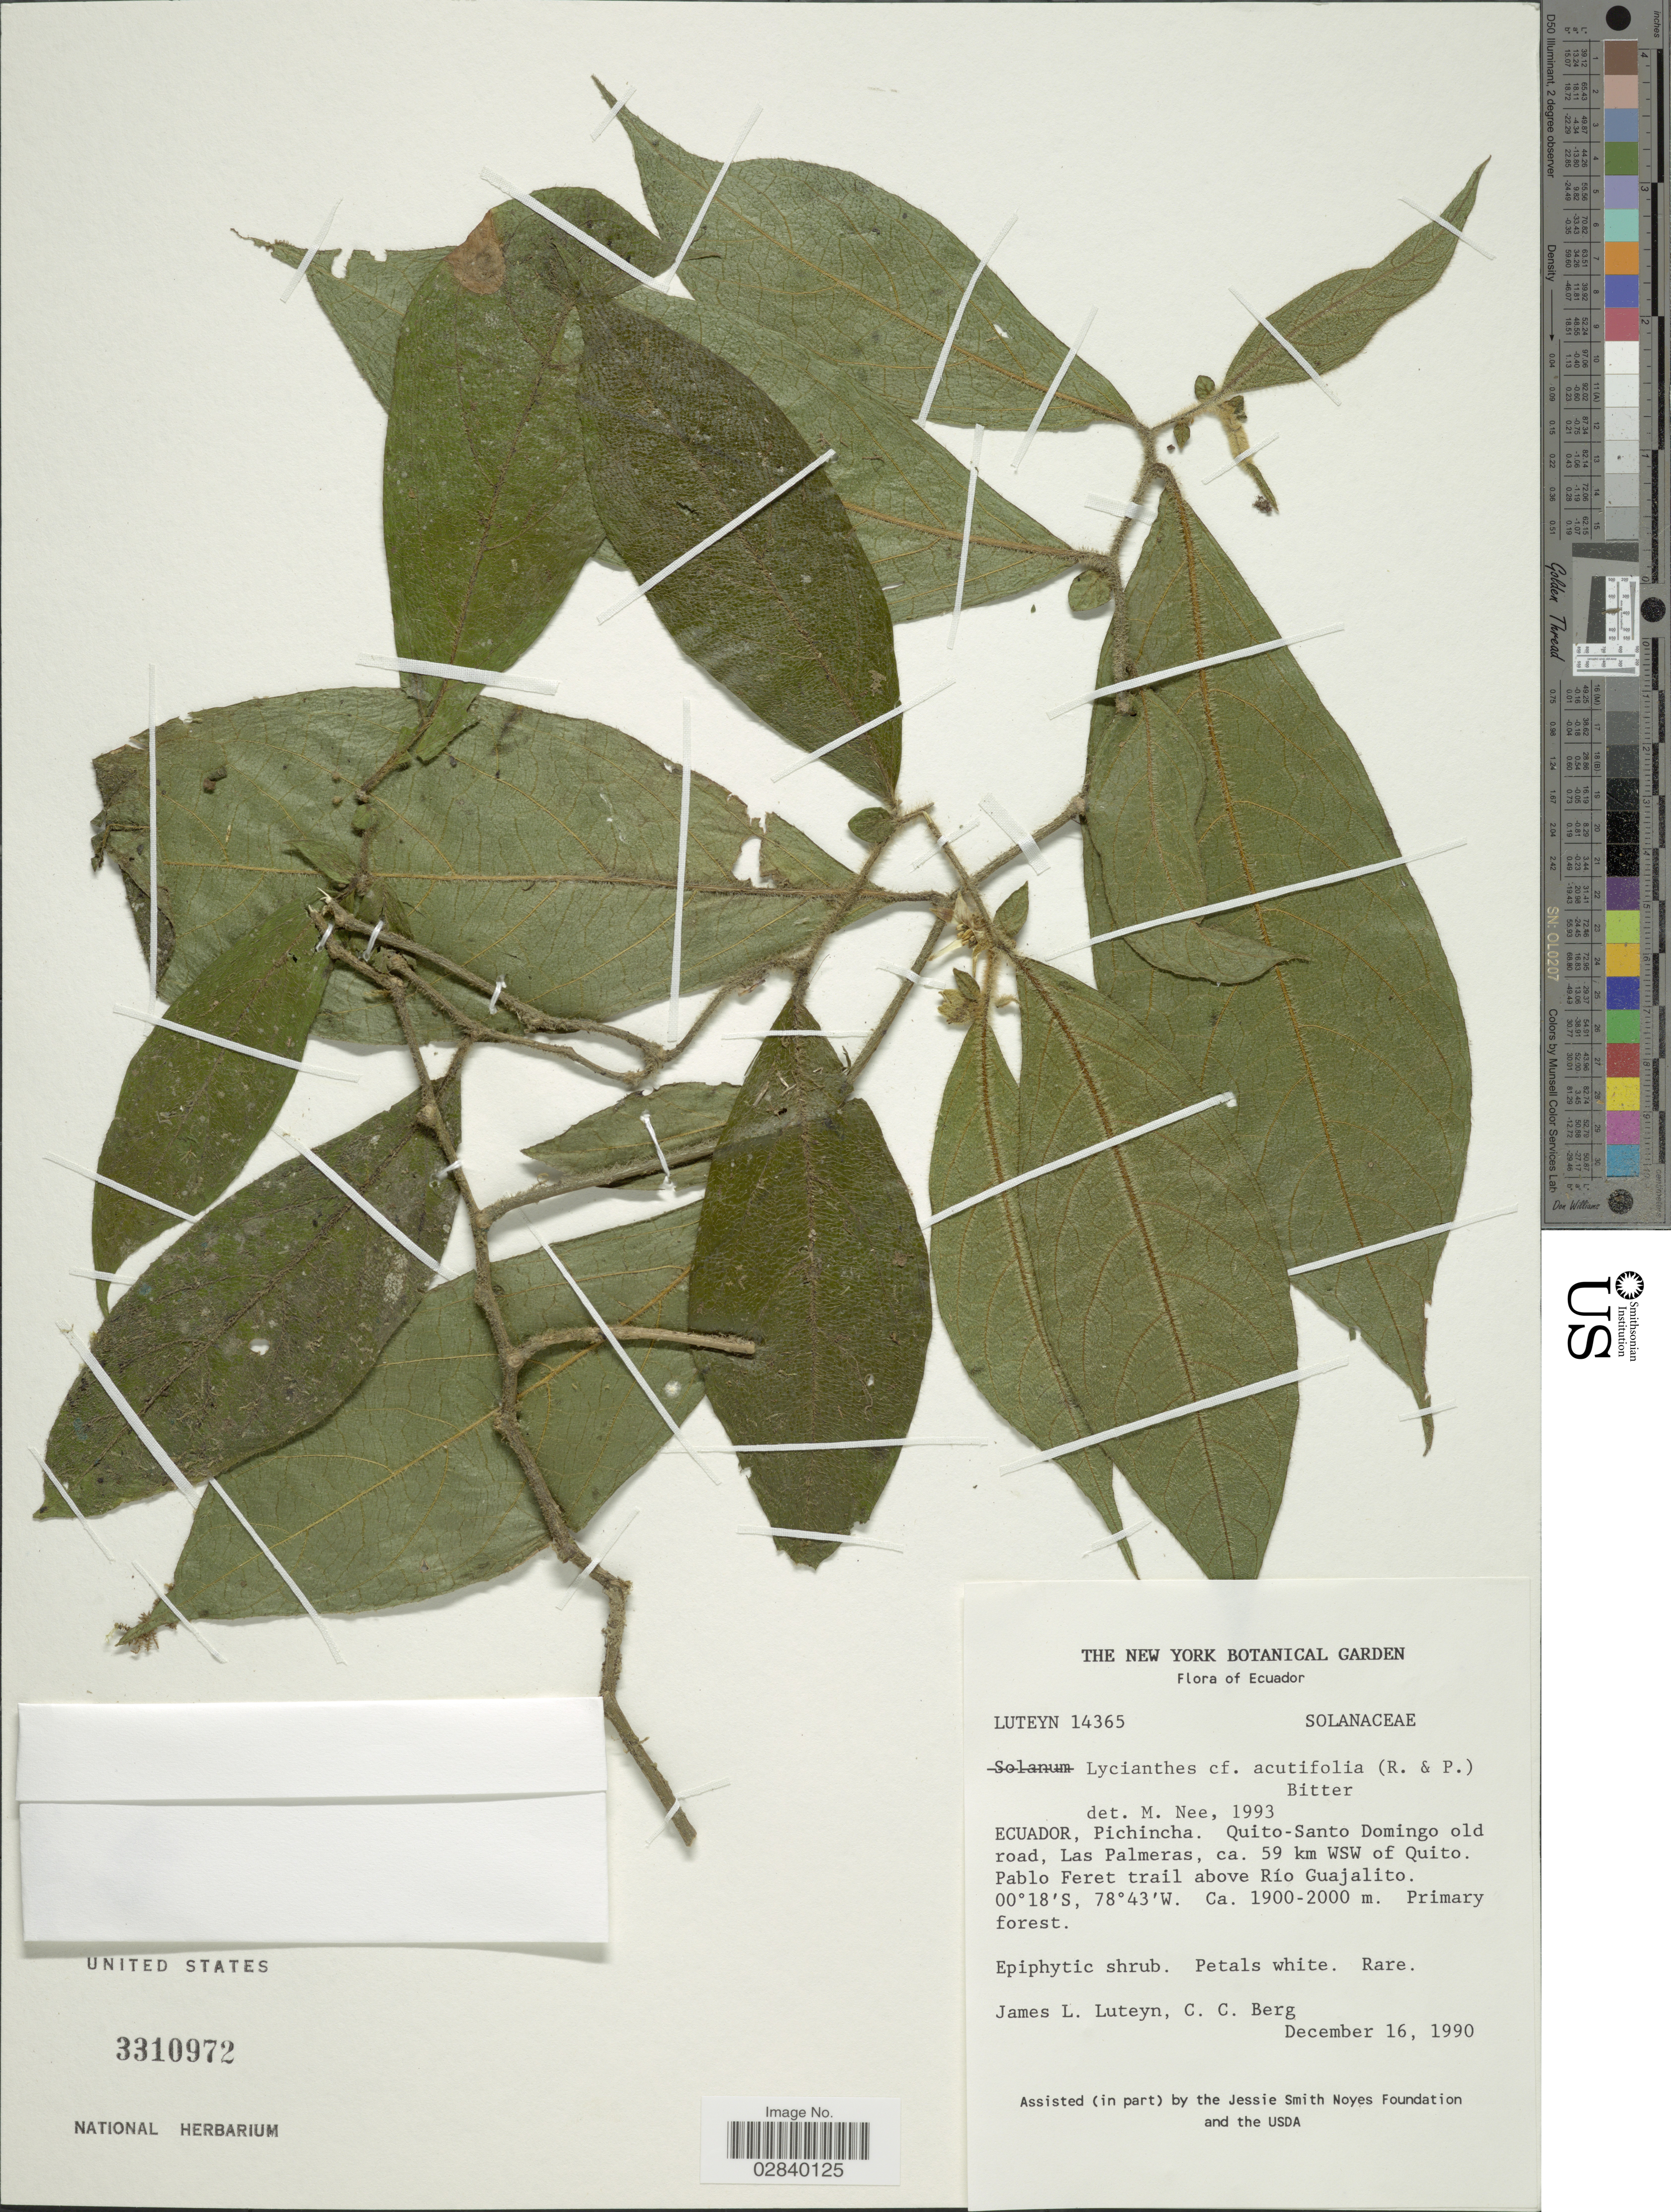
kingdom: Plantae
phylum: Tracheophyta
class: Magnoliopsida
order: Solanales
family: Solanaceae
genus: Lycianthes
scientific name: Lycianthes acutifolia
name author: (Ruiz & Pav.) Bitter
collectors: J. L. Luteyn & C. C. Berg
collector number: LUTEYN14365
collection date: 1990-12-16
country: Ecuador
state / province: Pichincha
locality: Quito-Santo Domingo old road, Las Palmeras, ca. 59 km WSW of Quito. Pablo Feret trail above Río Guajalito.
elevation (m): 1900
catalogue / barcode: US 3310972